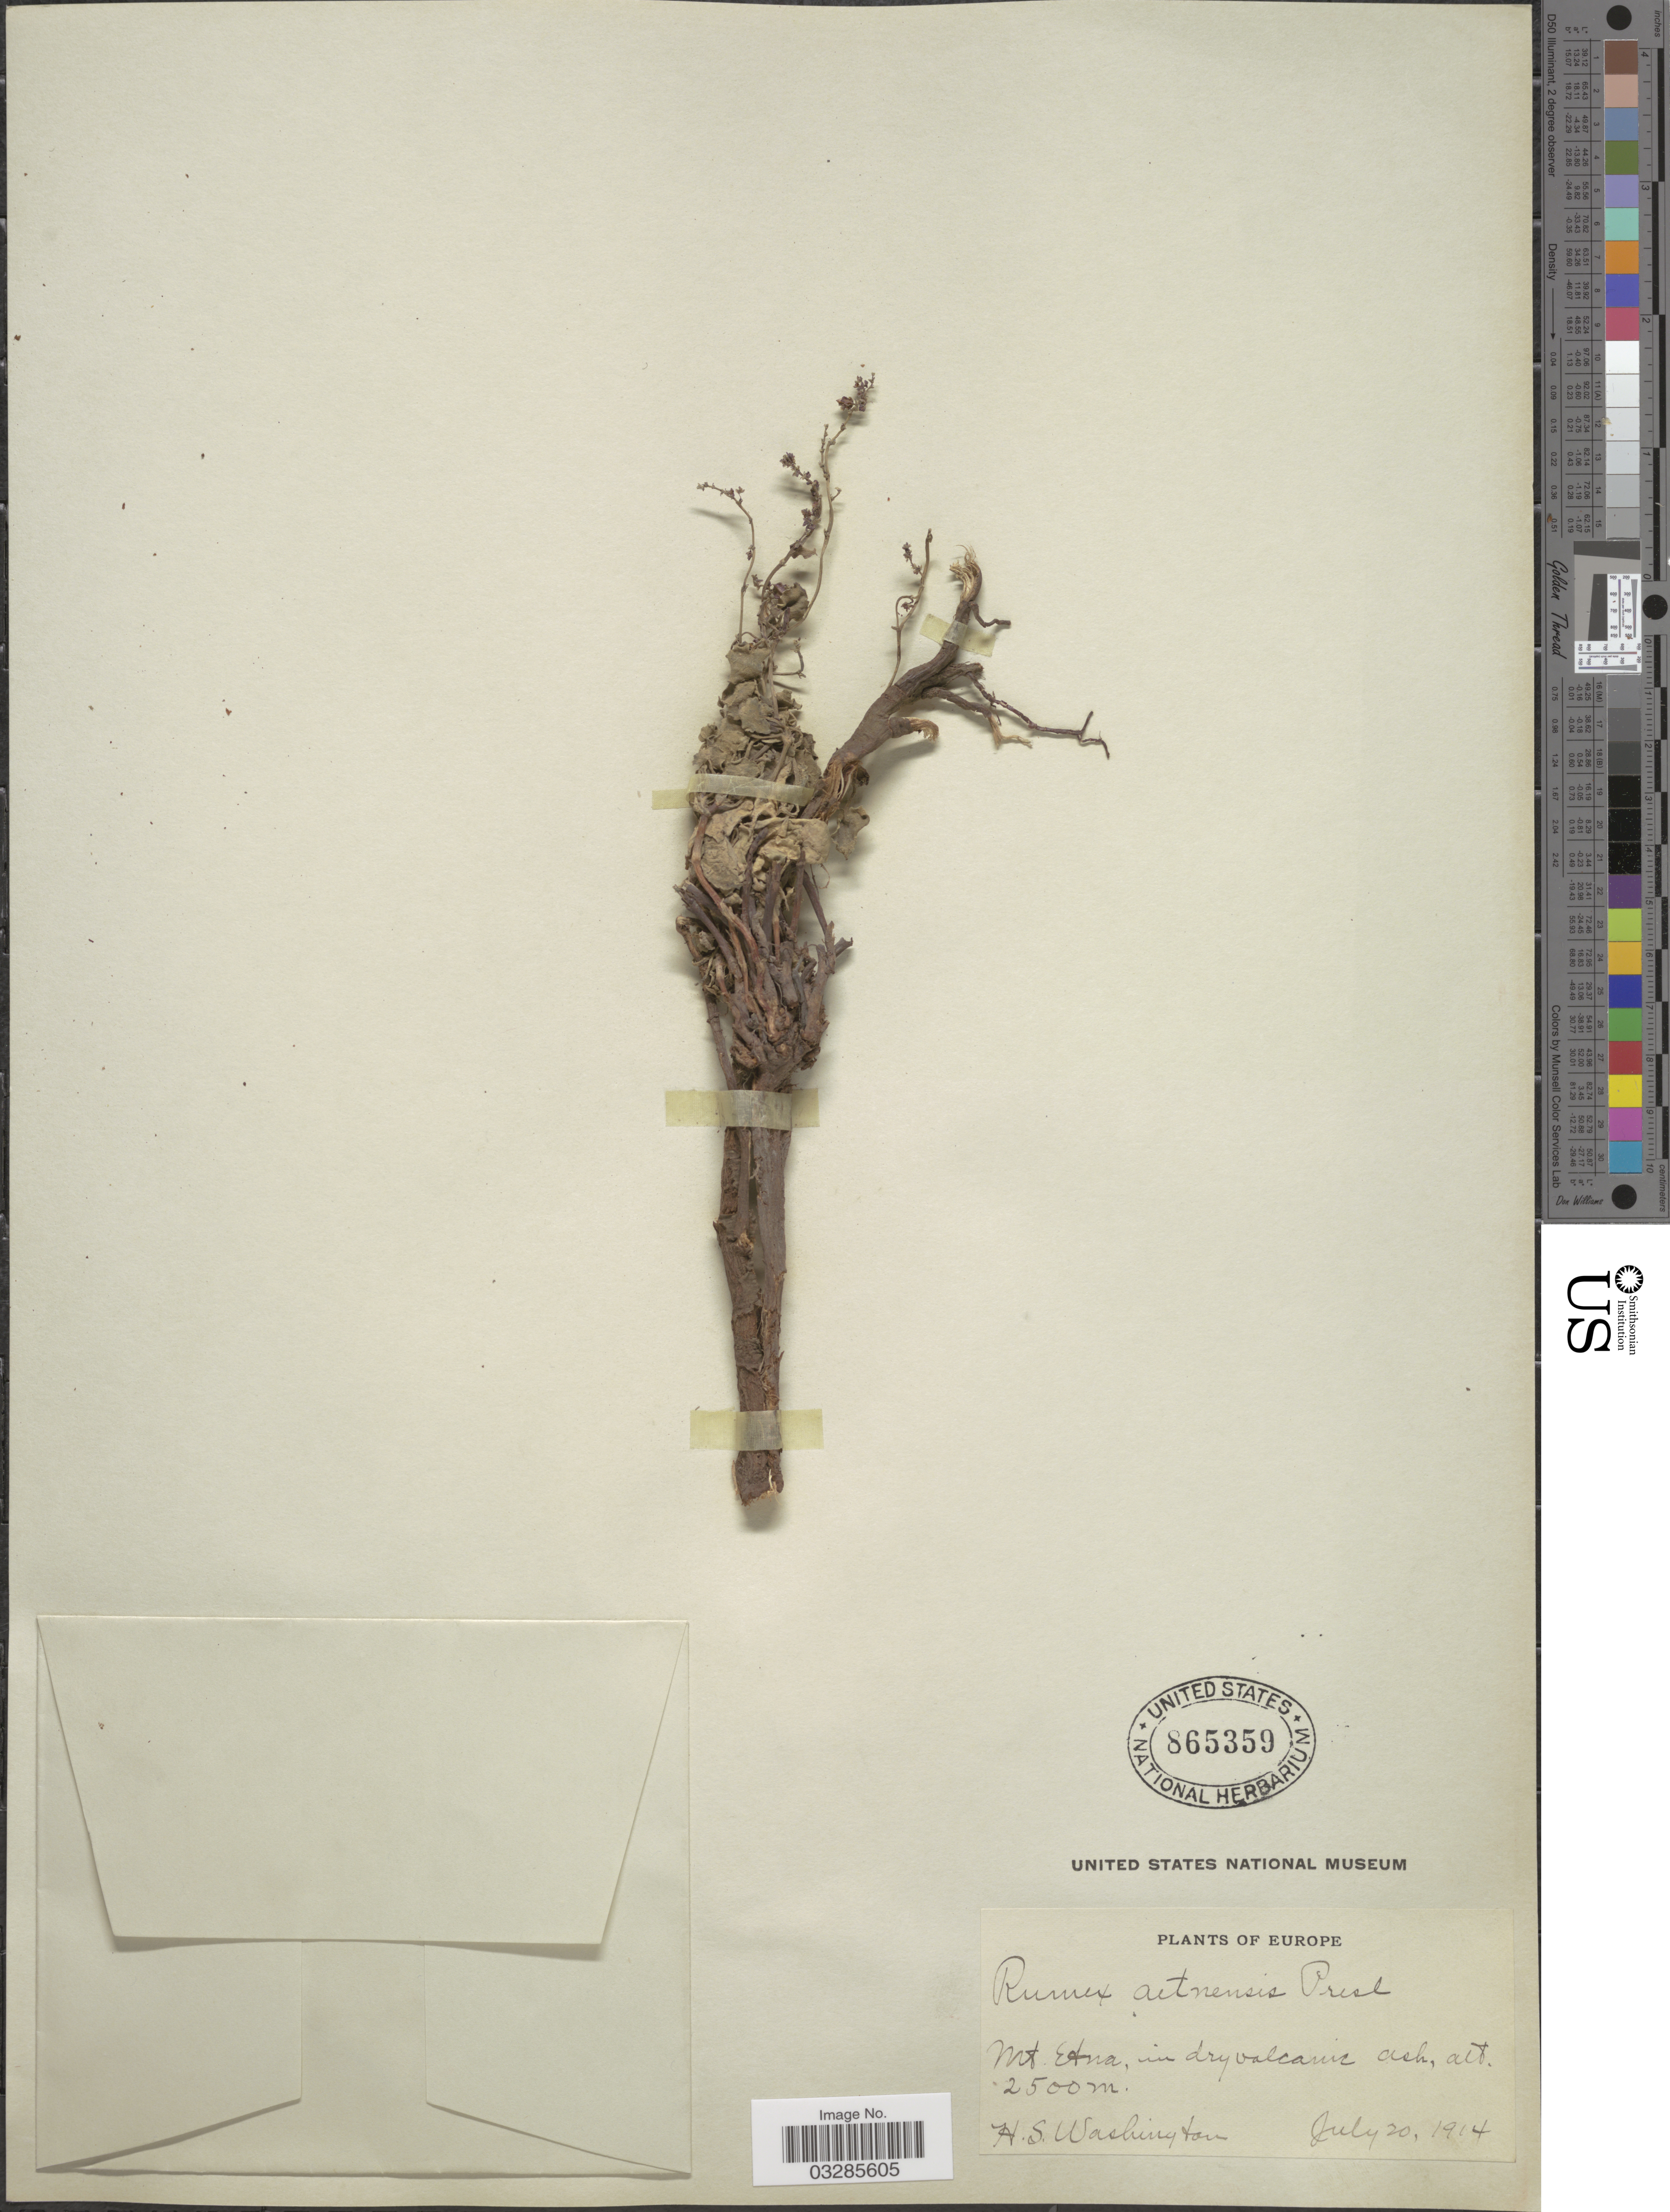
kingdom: Plantae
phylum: Tracheophyta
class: Magnoliopsida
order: Caryophyllales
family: Polygonaceae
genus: Rumex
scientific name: Rumex aetnensis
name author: C. Presl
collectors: H. Washington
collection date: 1914-07-20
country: Italy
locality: Mt. Etna.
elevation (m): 2500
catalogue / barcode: US 865359